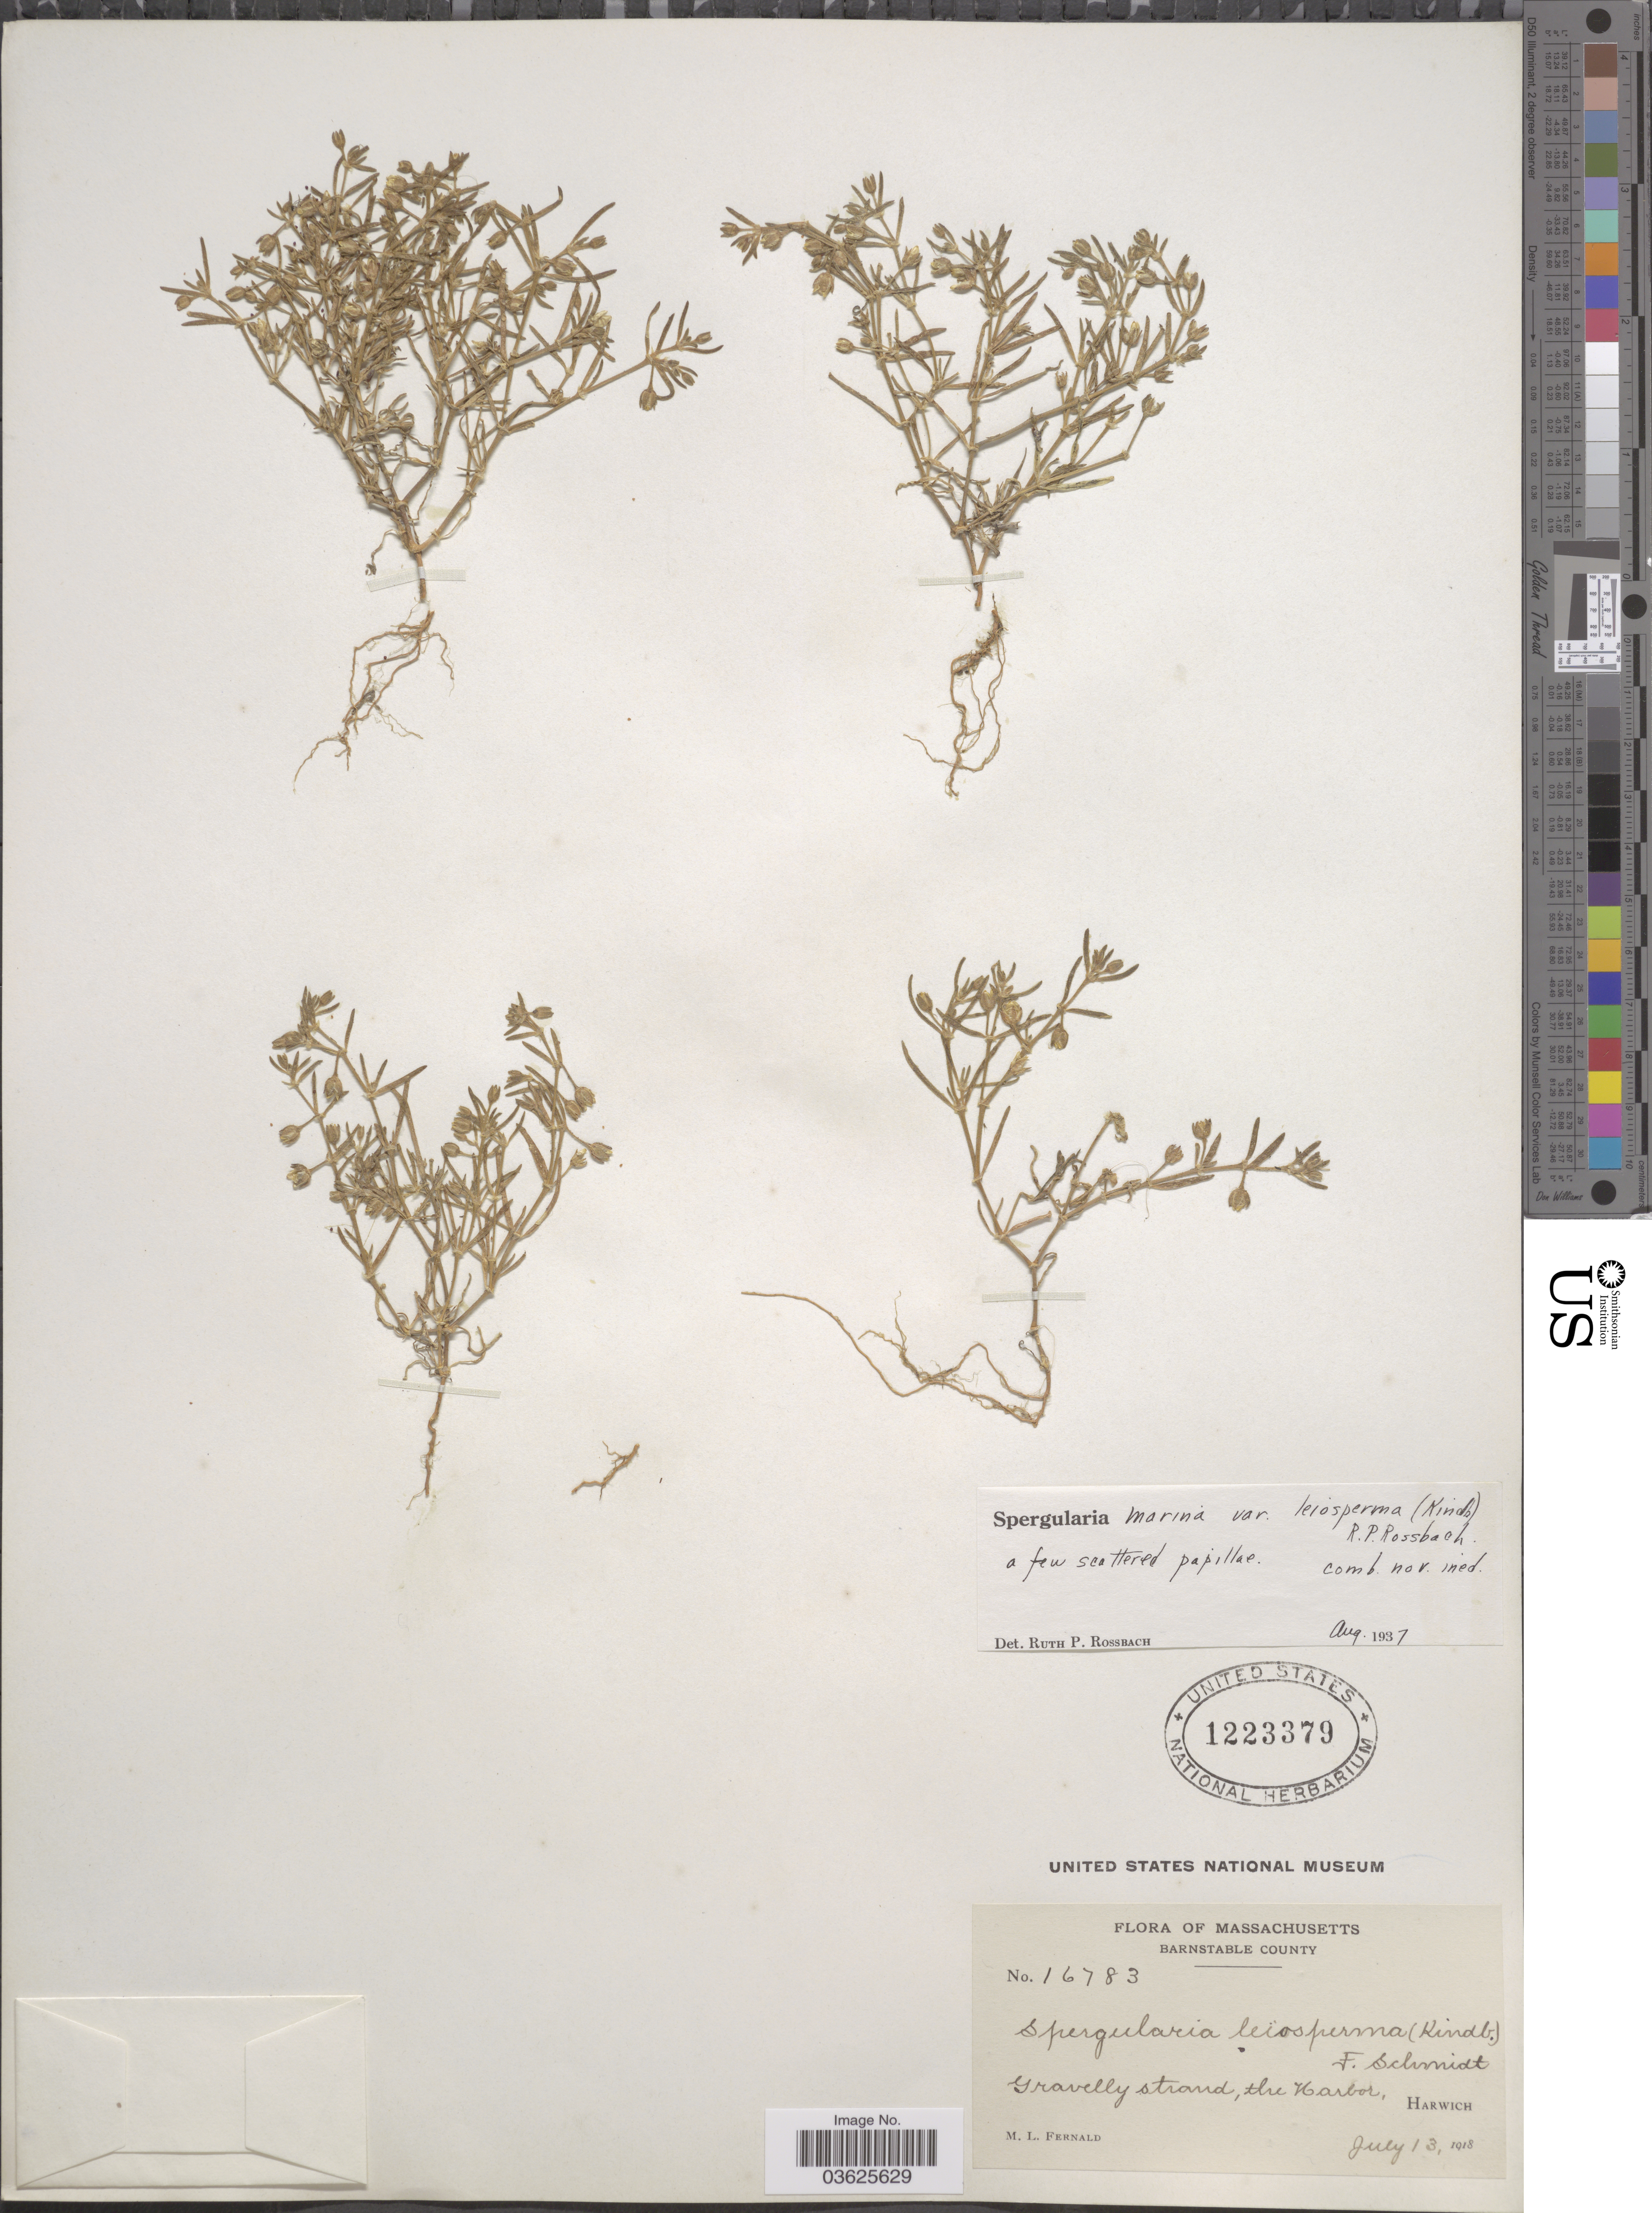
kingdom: Plantae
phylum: Tracheophyta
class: Magnoliopsida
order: Caryophyllales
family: Caryophyllaceae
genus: Spergularia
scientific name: Spergularia marina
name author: (L.) Griseb.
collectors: M. L. Fernald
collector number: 16783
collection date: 1918-07-13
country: United States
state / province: Massachusetts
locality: Barnstable County. The Harbor, Harwich.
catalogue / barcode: US 1223379